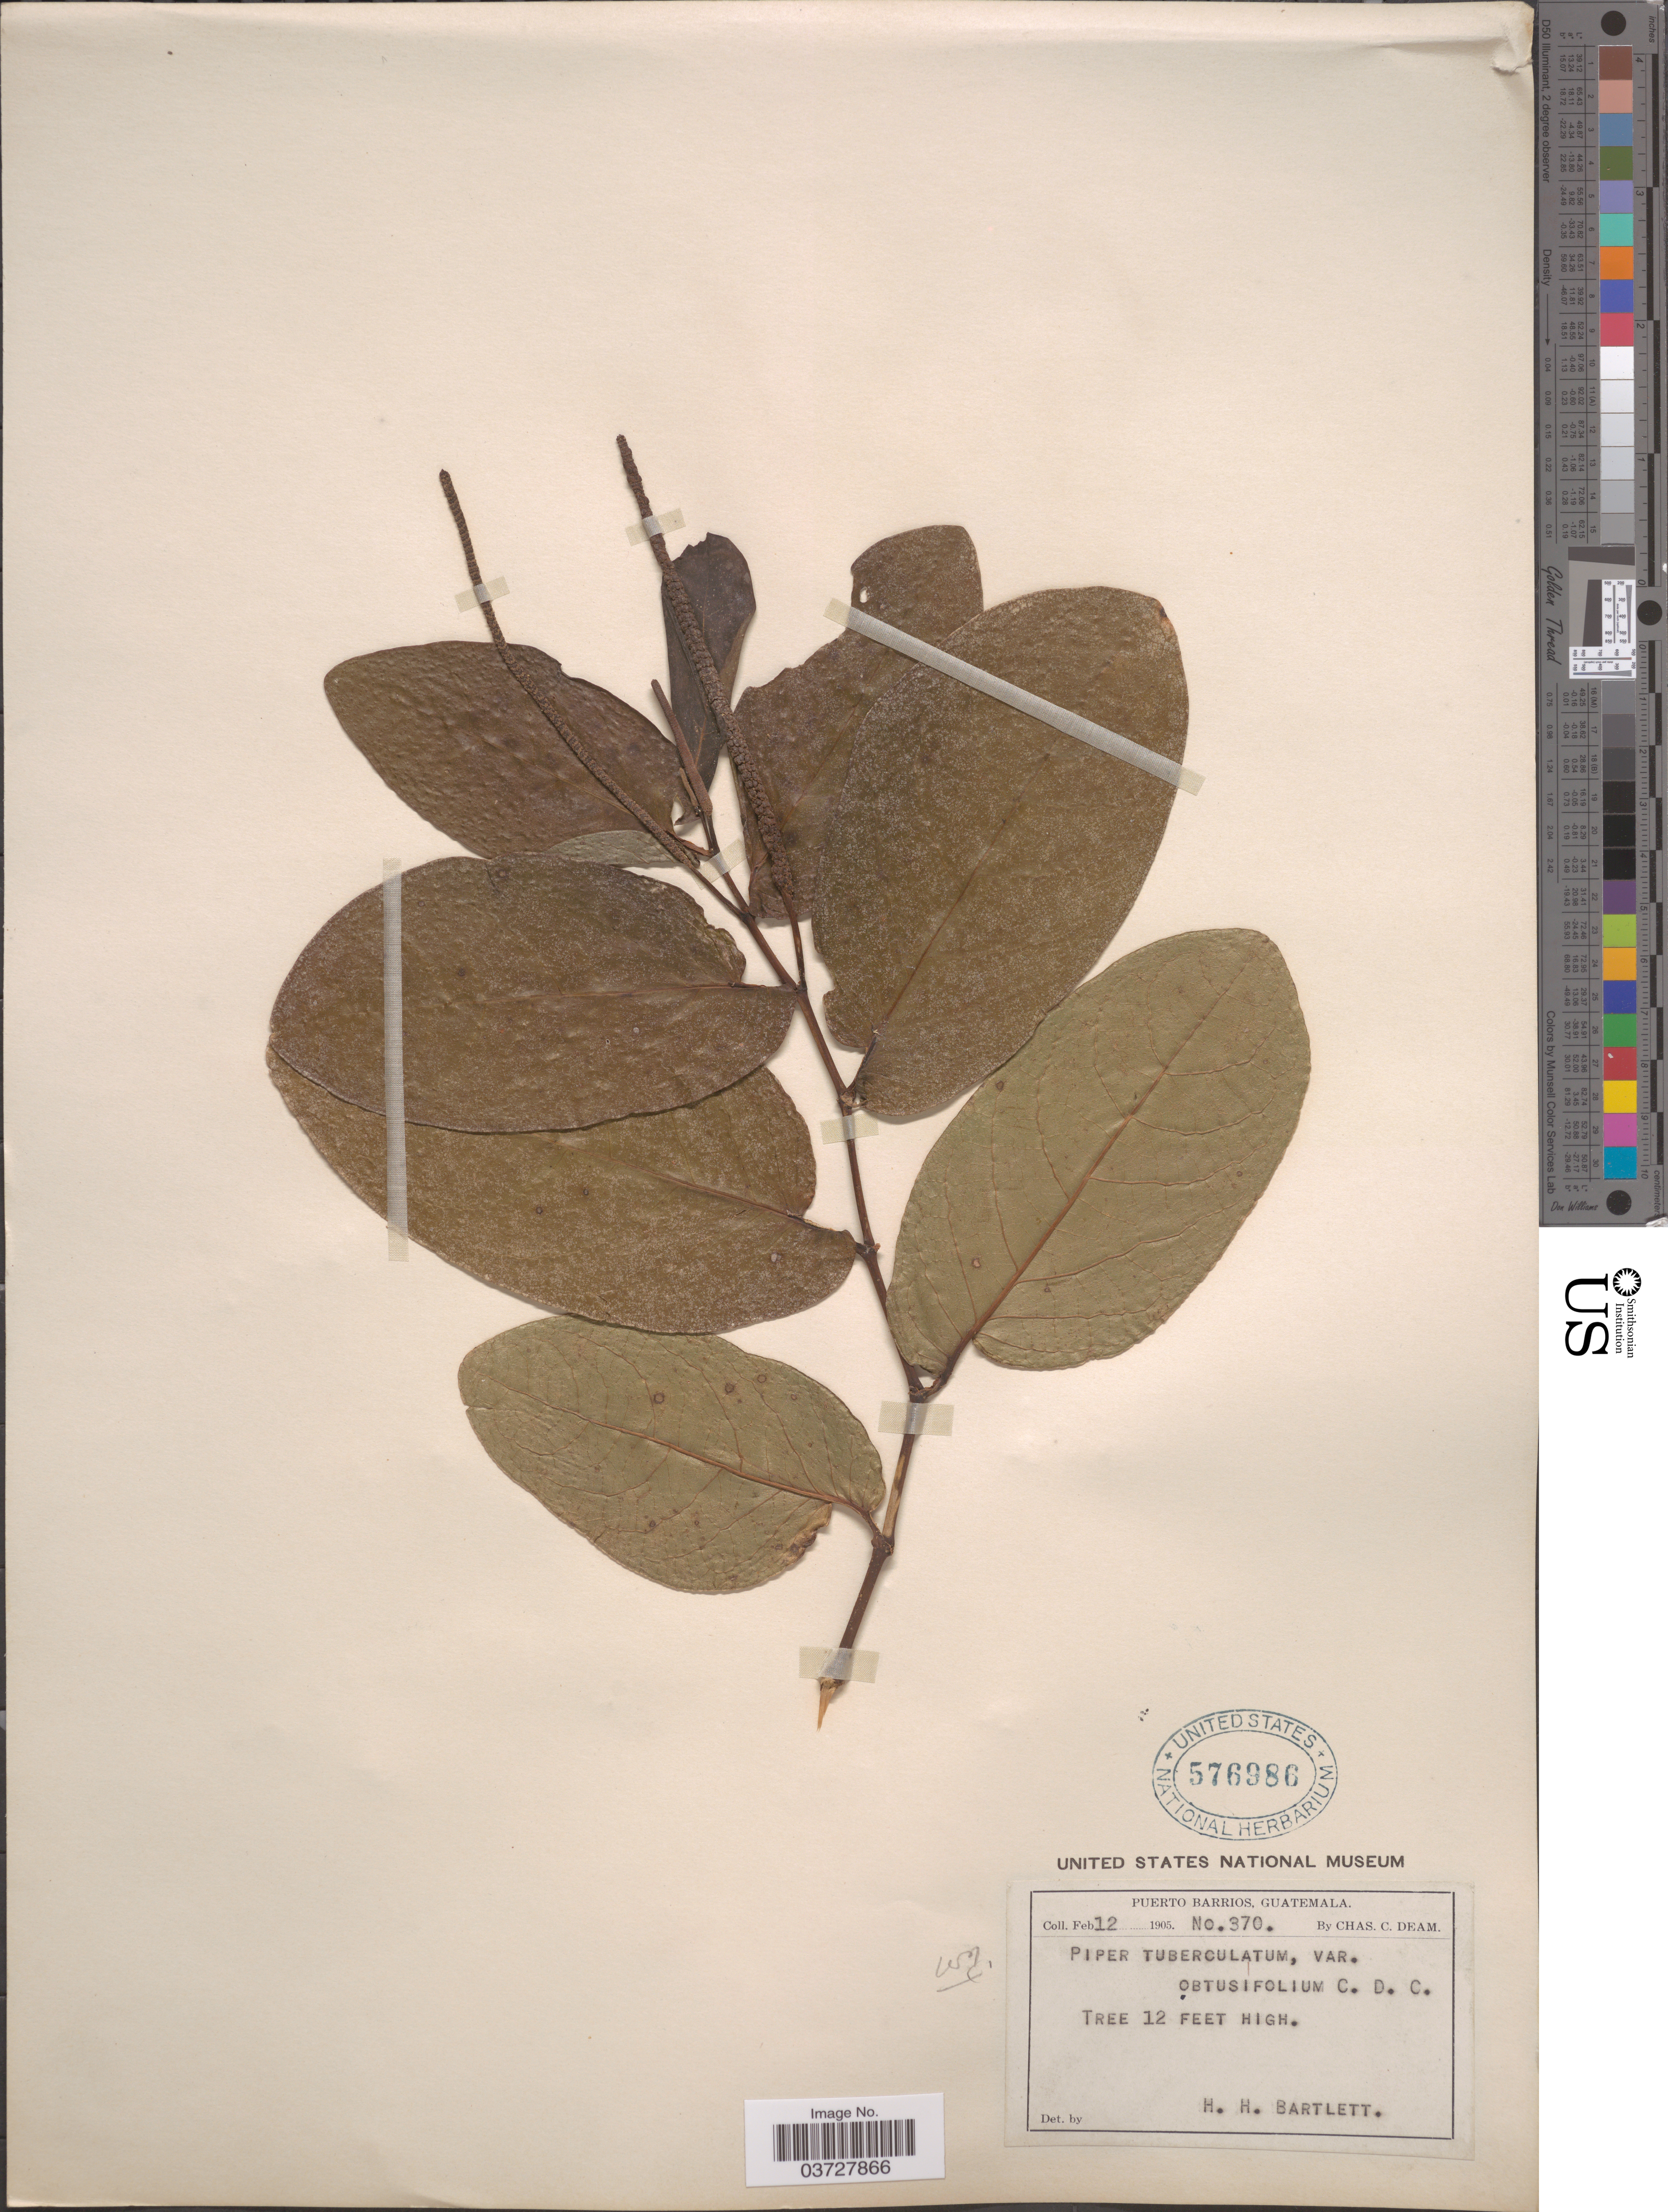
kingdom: Plantae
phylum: Tracheophyta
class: Magnoliopsida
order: Piperales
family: Piperaceae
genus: Piper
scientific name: Piper tuberculatum var. obtusifolium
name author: C. DC.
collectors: C. C. Deam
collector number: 370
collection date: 1905-02-12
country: Guatemala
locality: Puerto Barrios.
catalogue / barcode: US 576986